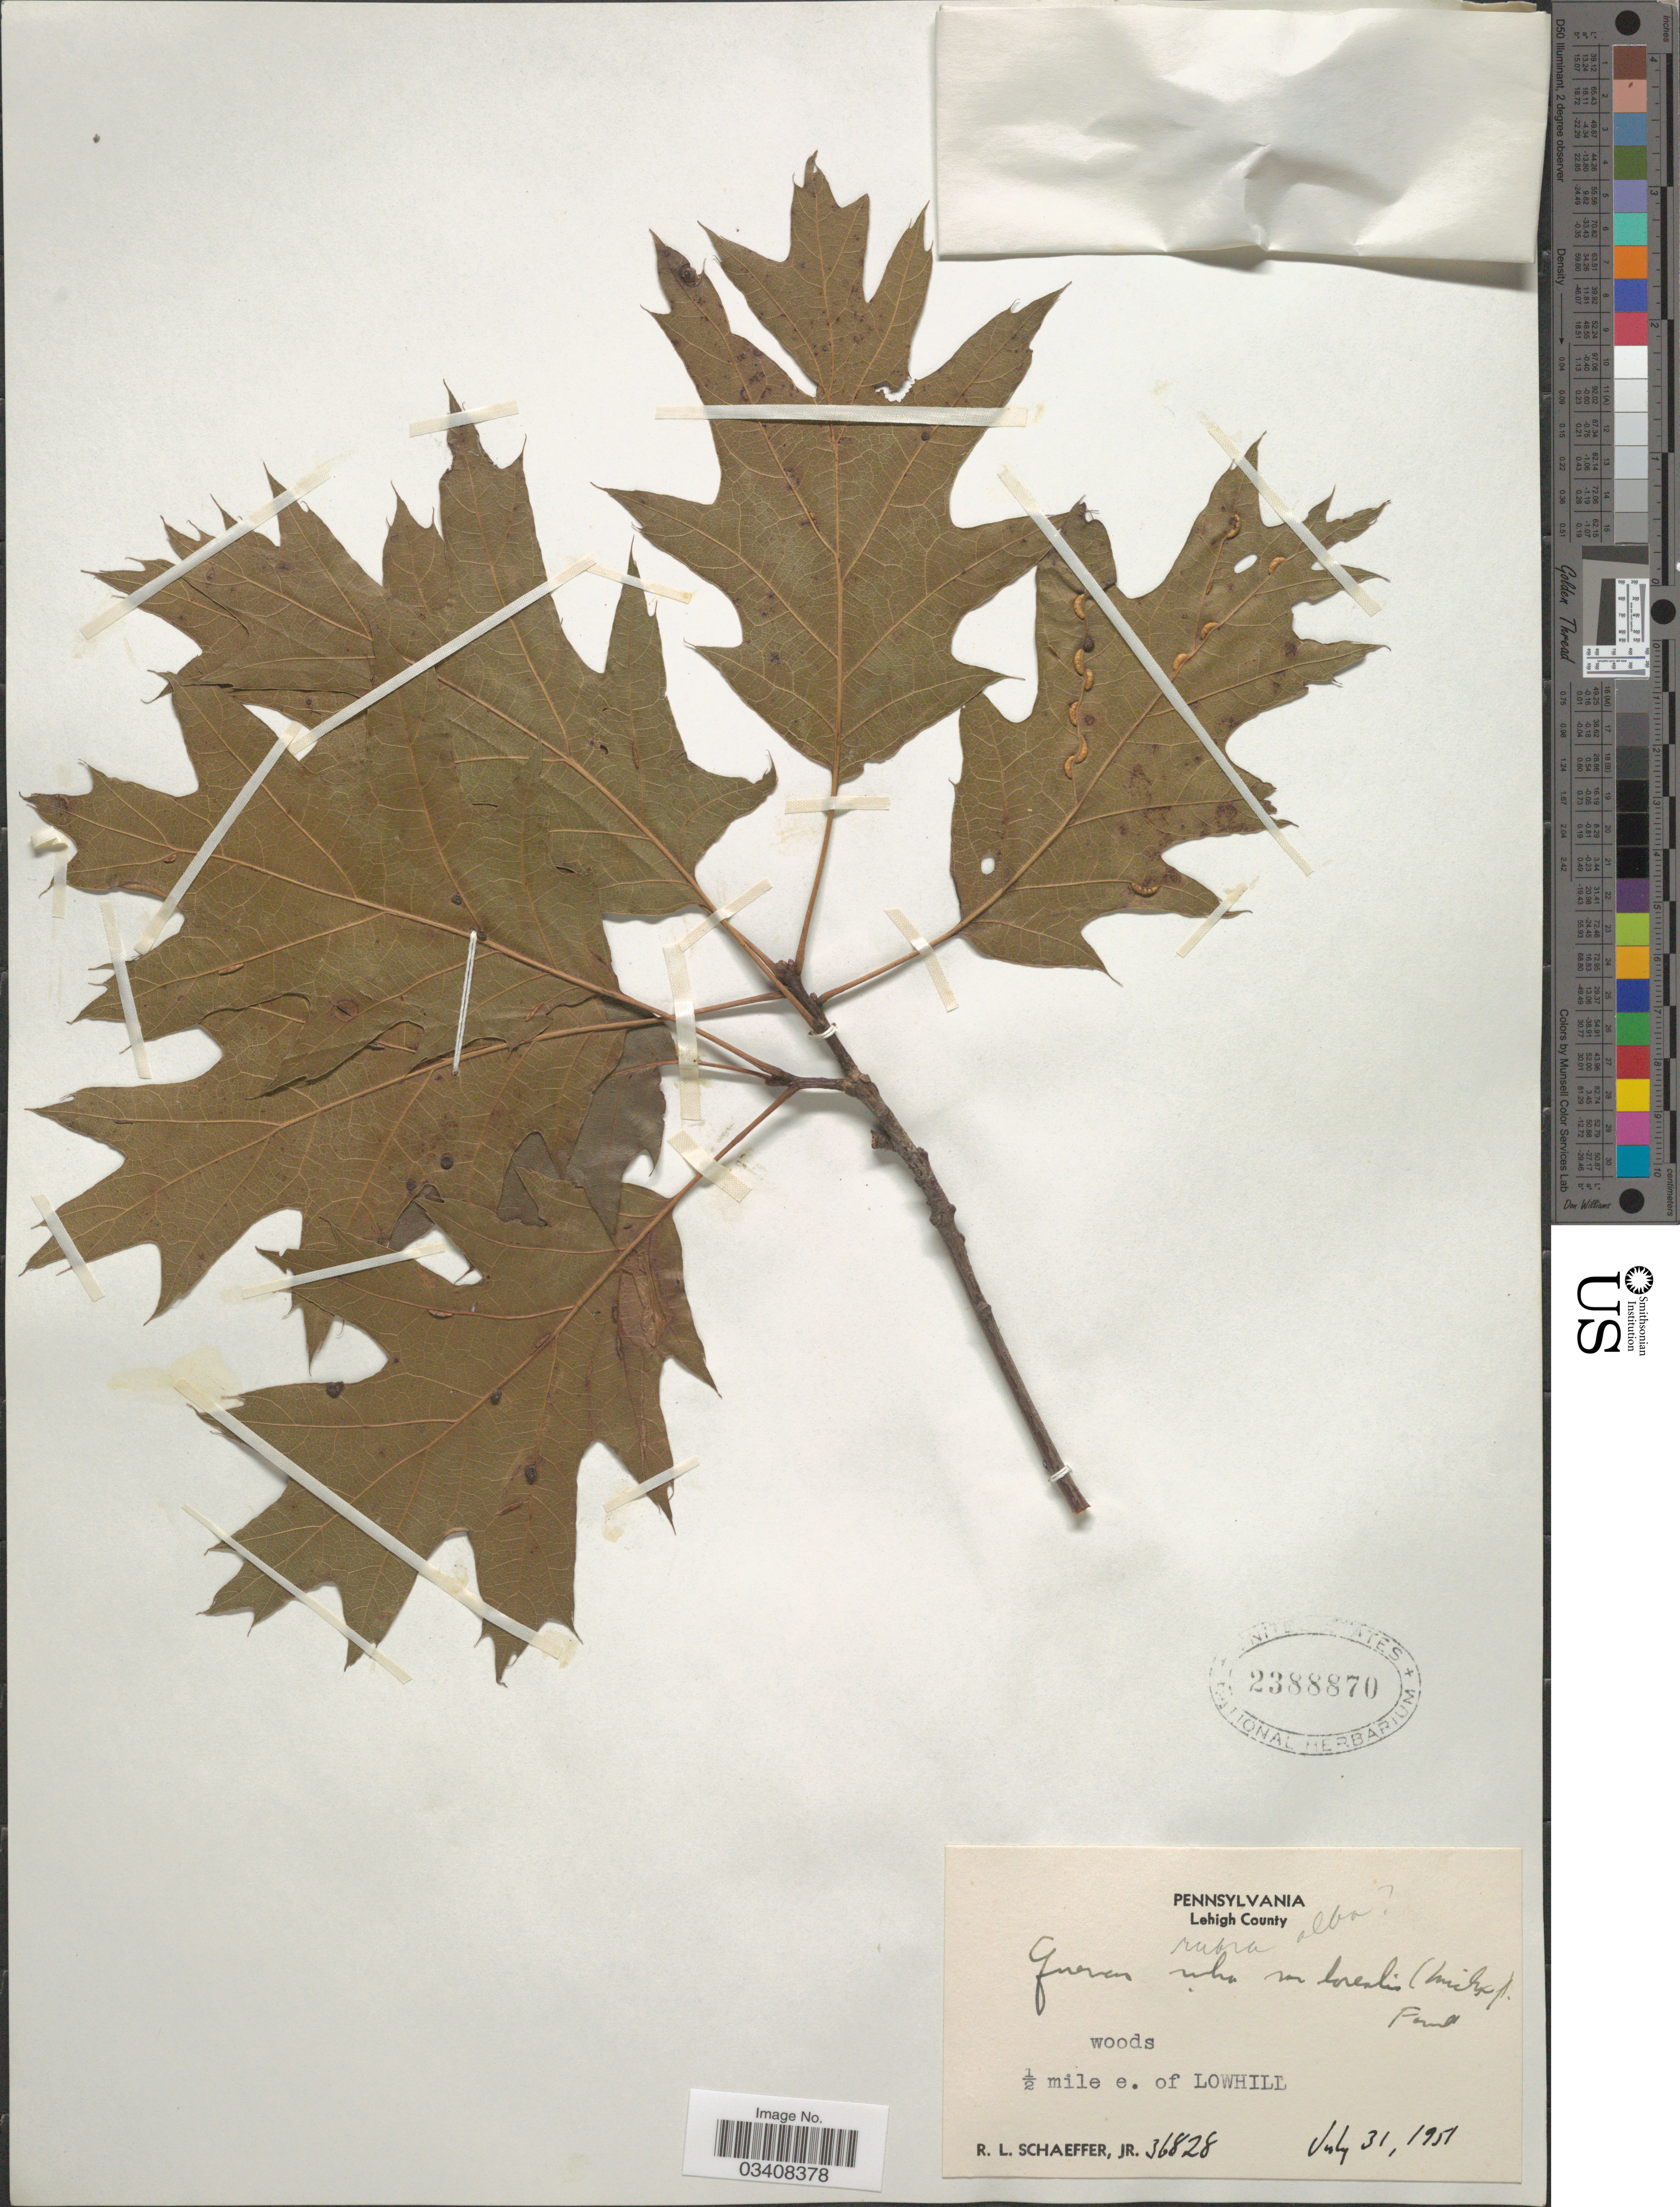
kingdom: Plantae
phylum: Tracheophyta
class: Magnoliopsida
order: Fagales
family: Fagaceae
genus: Quercus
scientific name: Quercus rubra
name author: L.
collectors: R. L. Schaeffer Jr.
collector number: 36828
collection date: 1951-07-31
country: United States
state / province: Pennsylvania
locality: Lehigh County. ½ mile e. of Lowhill.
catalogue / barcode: US 2388870